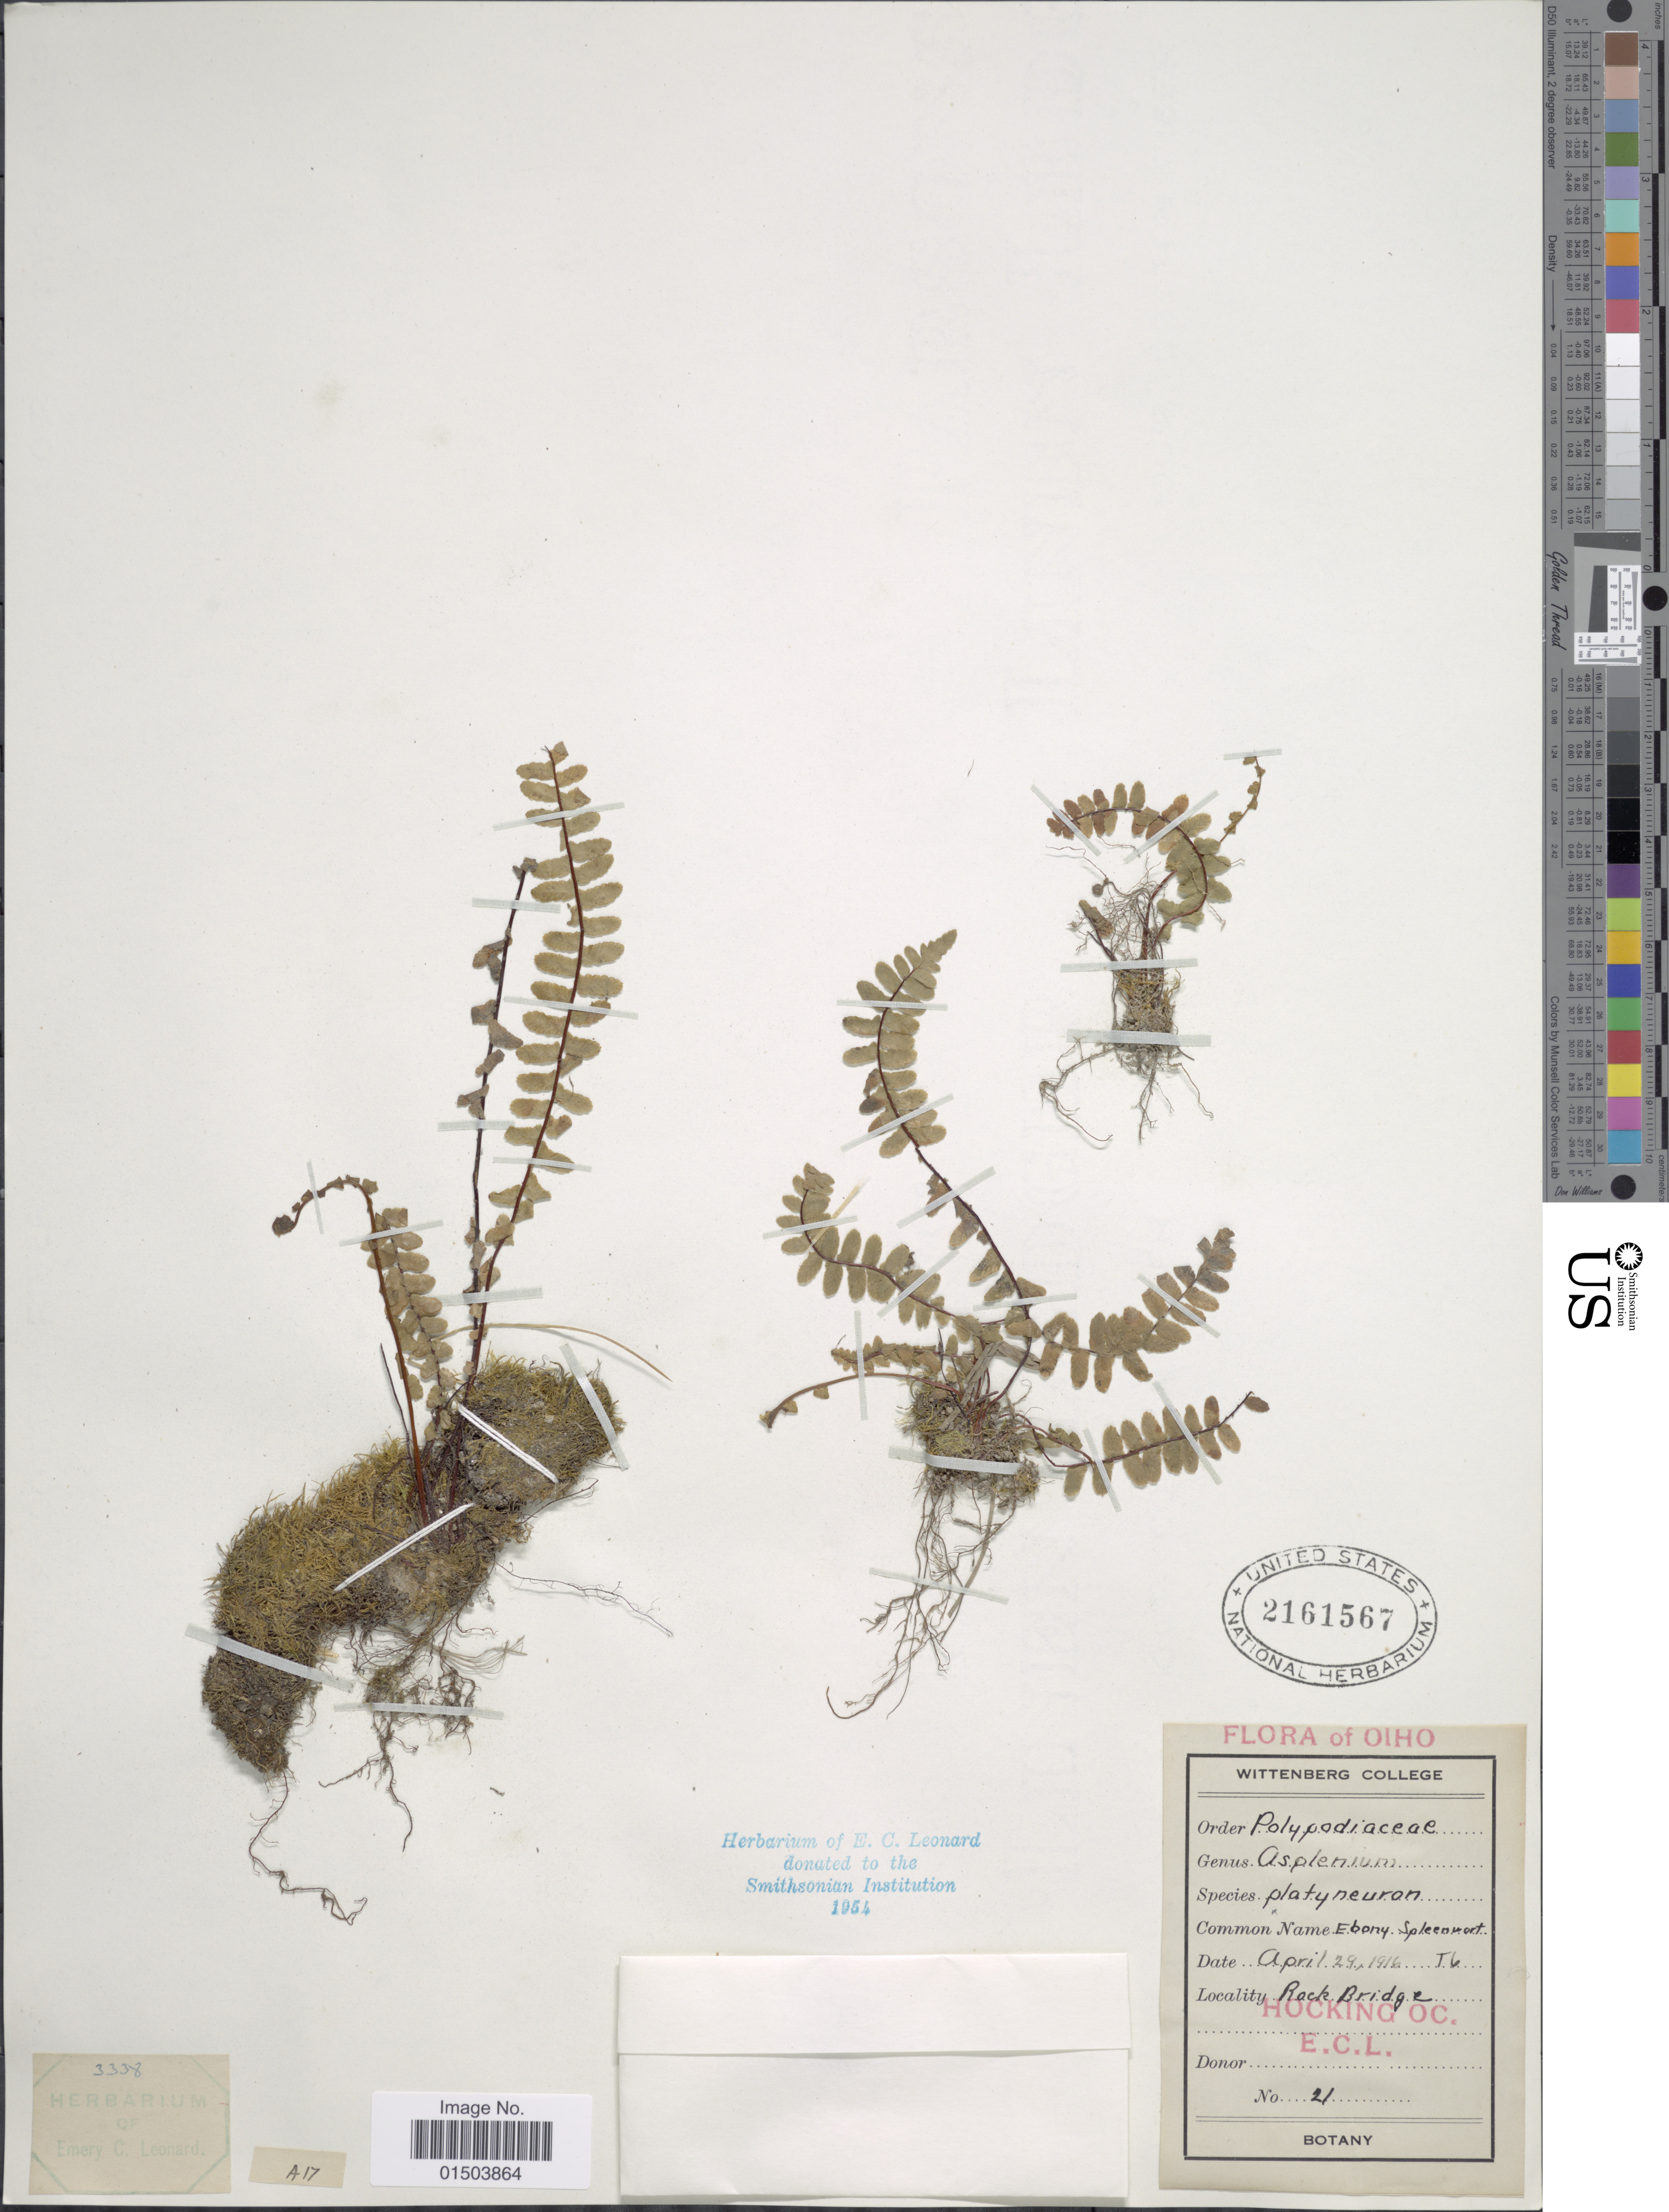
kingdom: Plantae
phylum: Tracheophyta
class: Polypodiopsida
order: Polypodiales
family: Aspleniaceae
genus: Asplenium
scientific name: Asplenium platyneuron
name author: (L.) Britton, Stearns & Poggenb.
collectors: E. C. Leonard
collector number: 21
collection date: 1916-04-29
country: United States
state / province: Ohio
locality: Rock Bridge, Hocking Oc.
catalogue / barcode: US 2161567